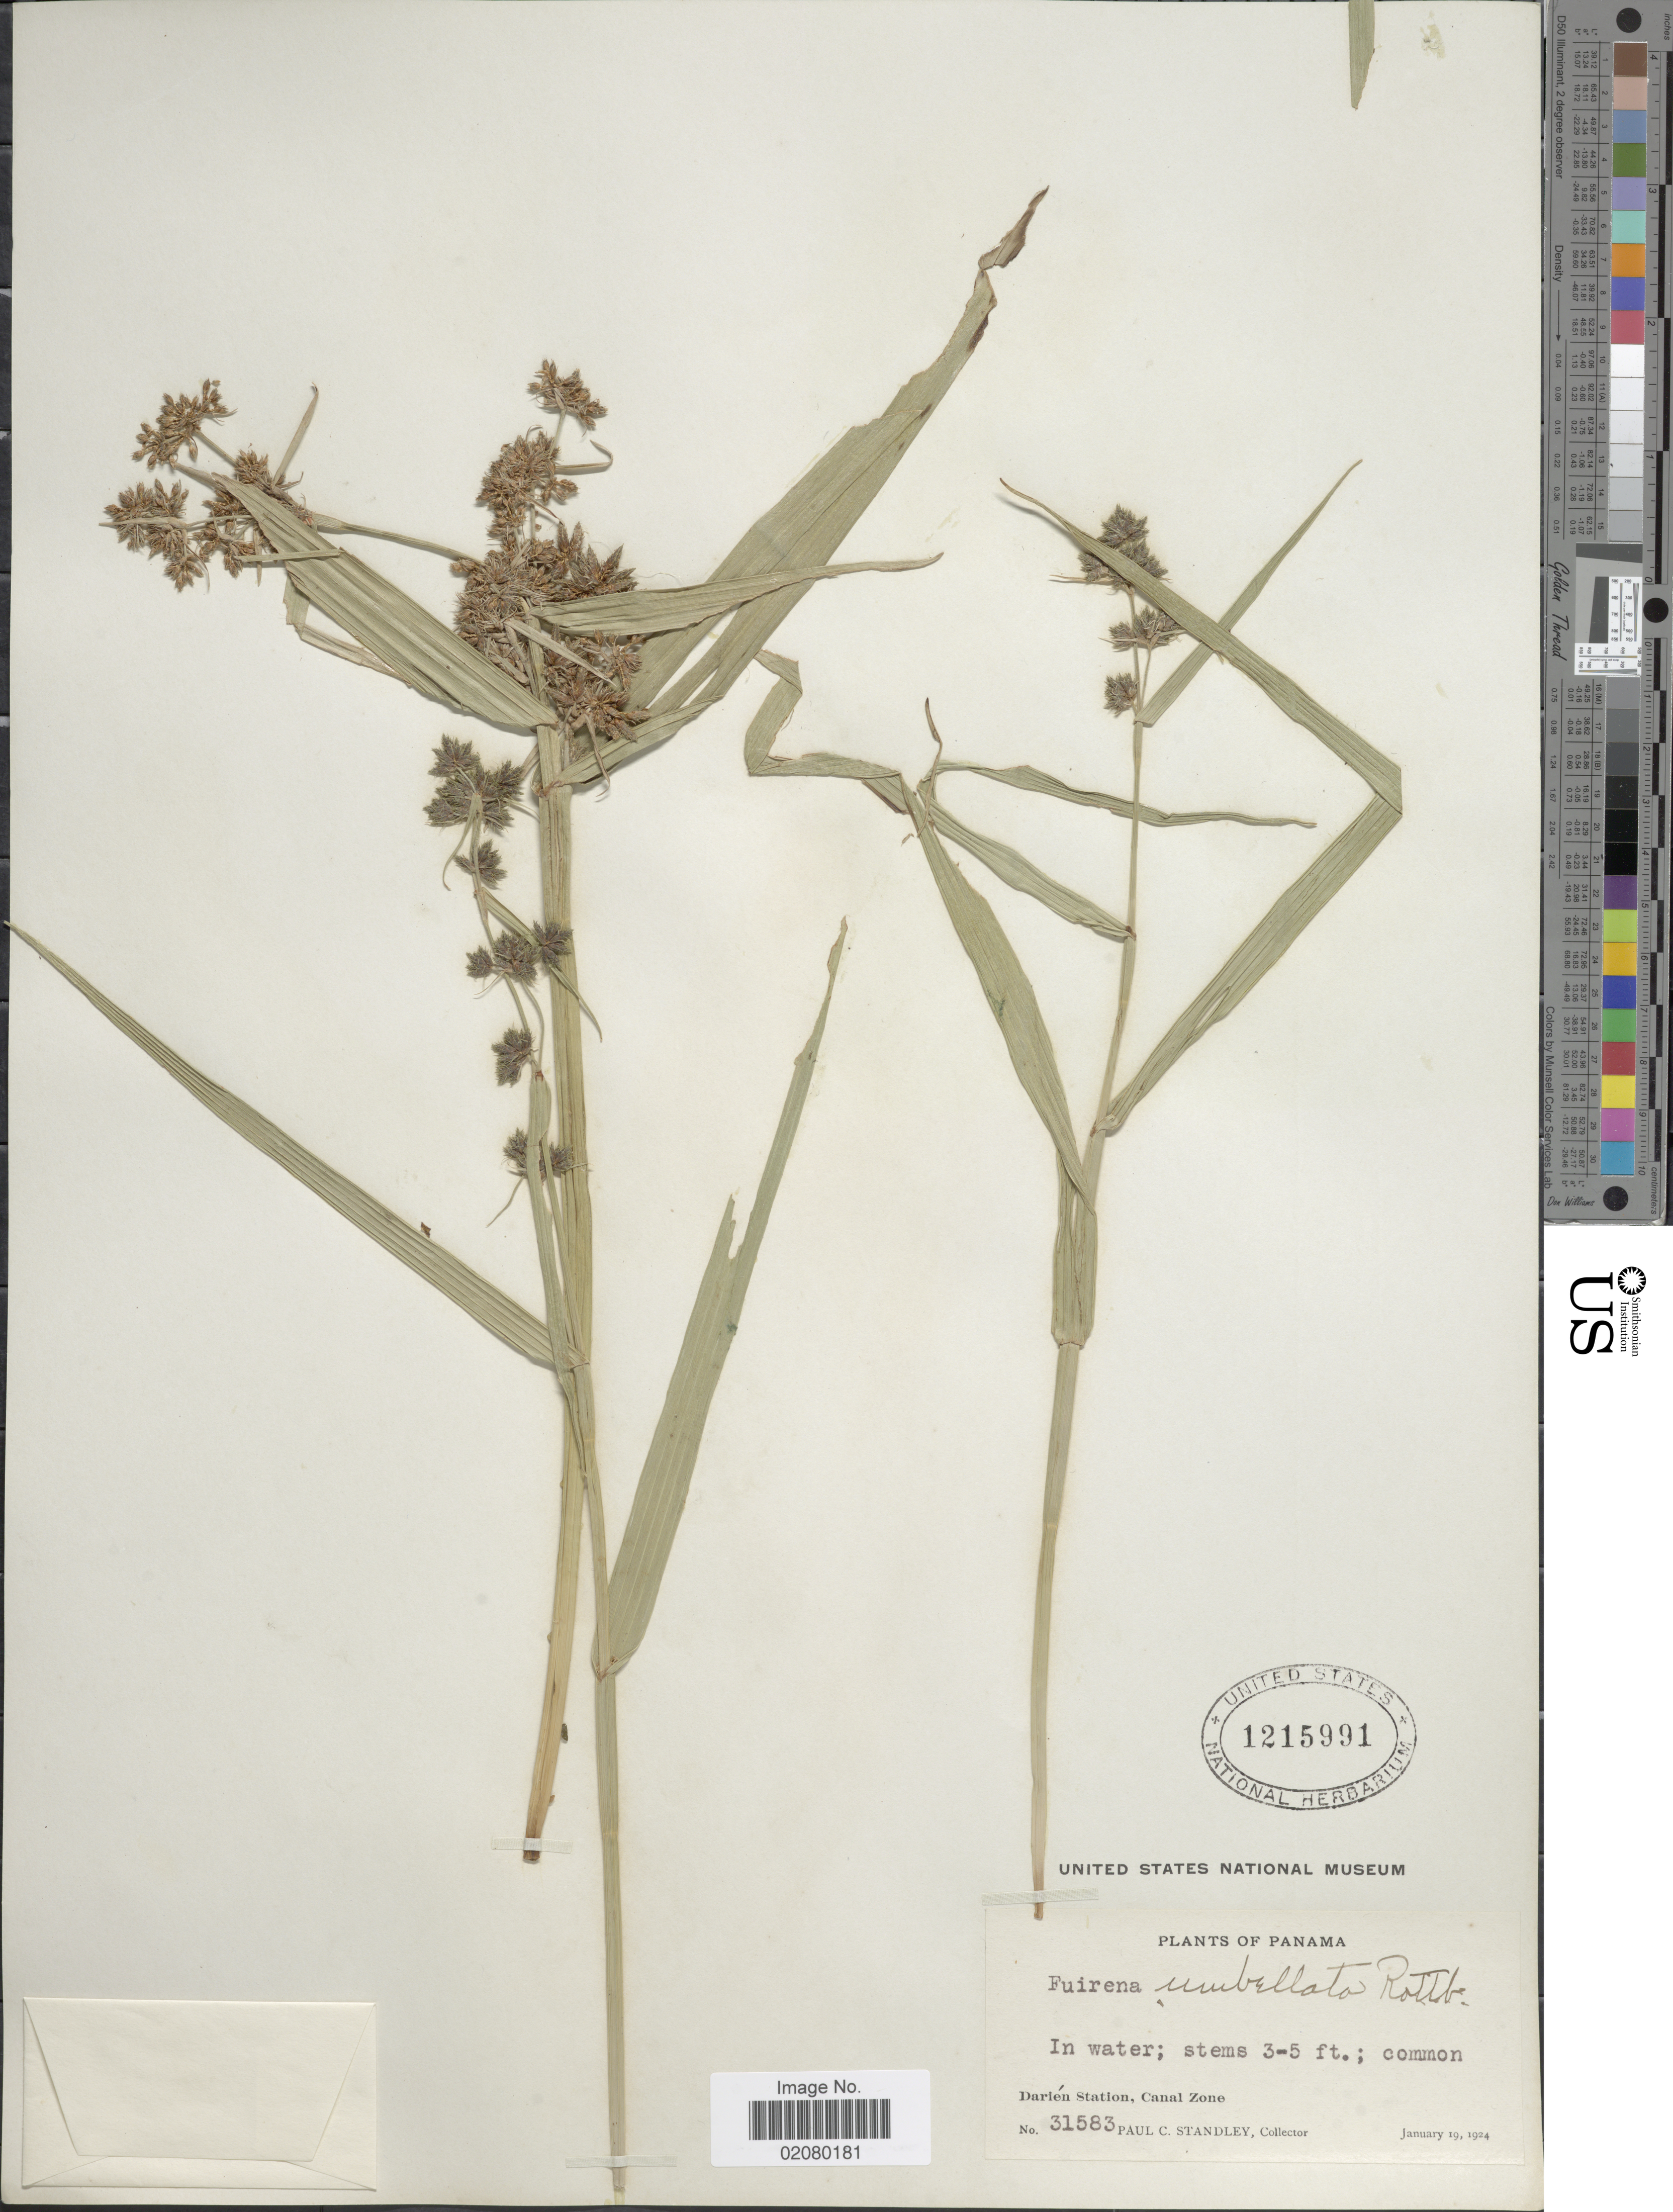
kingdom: Plantae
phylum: Tracheophyta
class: Liliopsida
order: Poales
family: Cyperaceae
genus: Fuirena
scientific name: Fuirena umbellata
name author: Rottb.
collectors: P. C. Standley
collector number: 31583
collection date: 1924-01-19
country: Panama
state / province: Colón / Panamá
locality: Darien Station, Canal Zone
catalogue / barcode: US 1215991